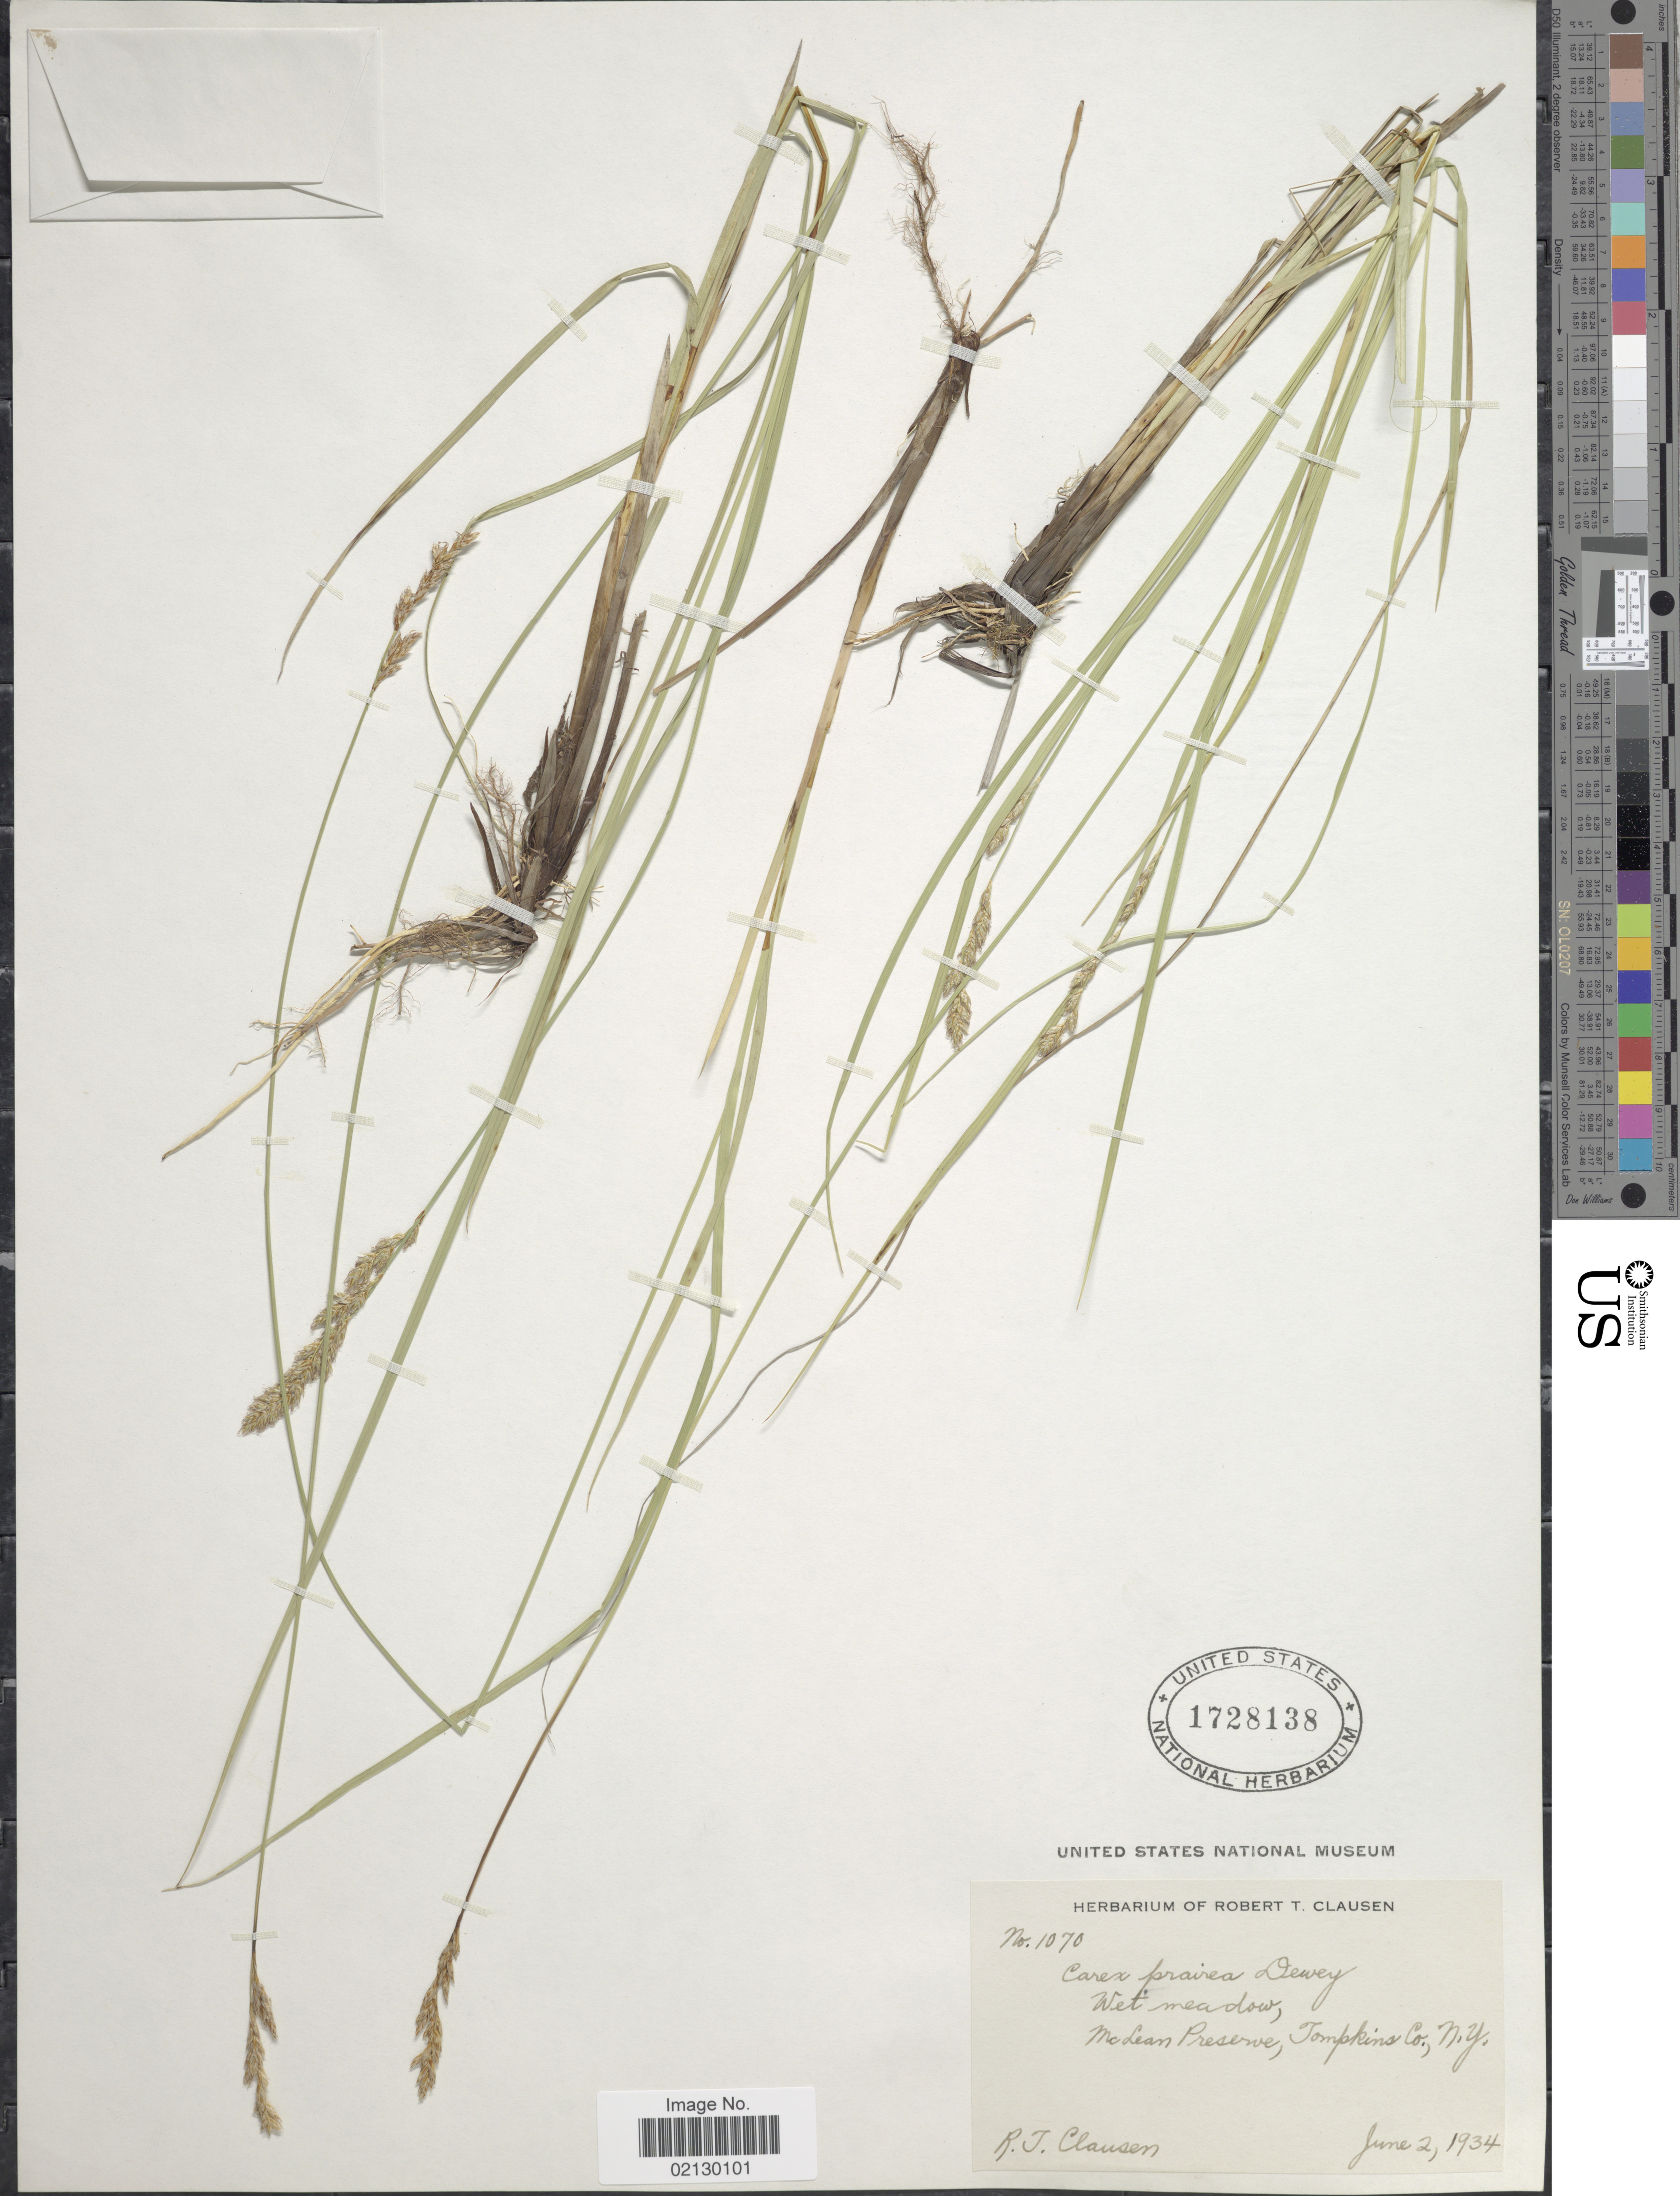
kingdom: Plantae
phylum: Tracheophyta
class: Liliopsida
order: Poales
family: Cyperaceae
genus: Carex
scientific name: Carex prairea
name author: Dewey ex Alph. Wood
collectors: R. T. Clausen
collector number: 1070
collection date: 1934-06-02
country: United States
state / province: New York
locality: McLean Preserve, Tompkins Co.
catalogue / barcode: US 1728138